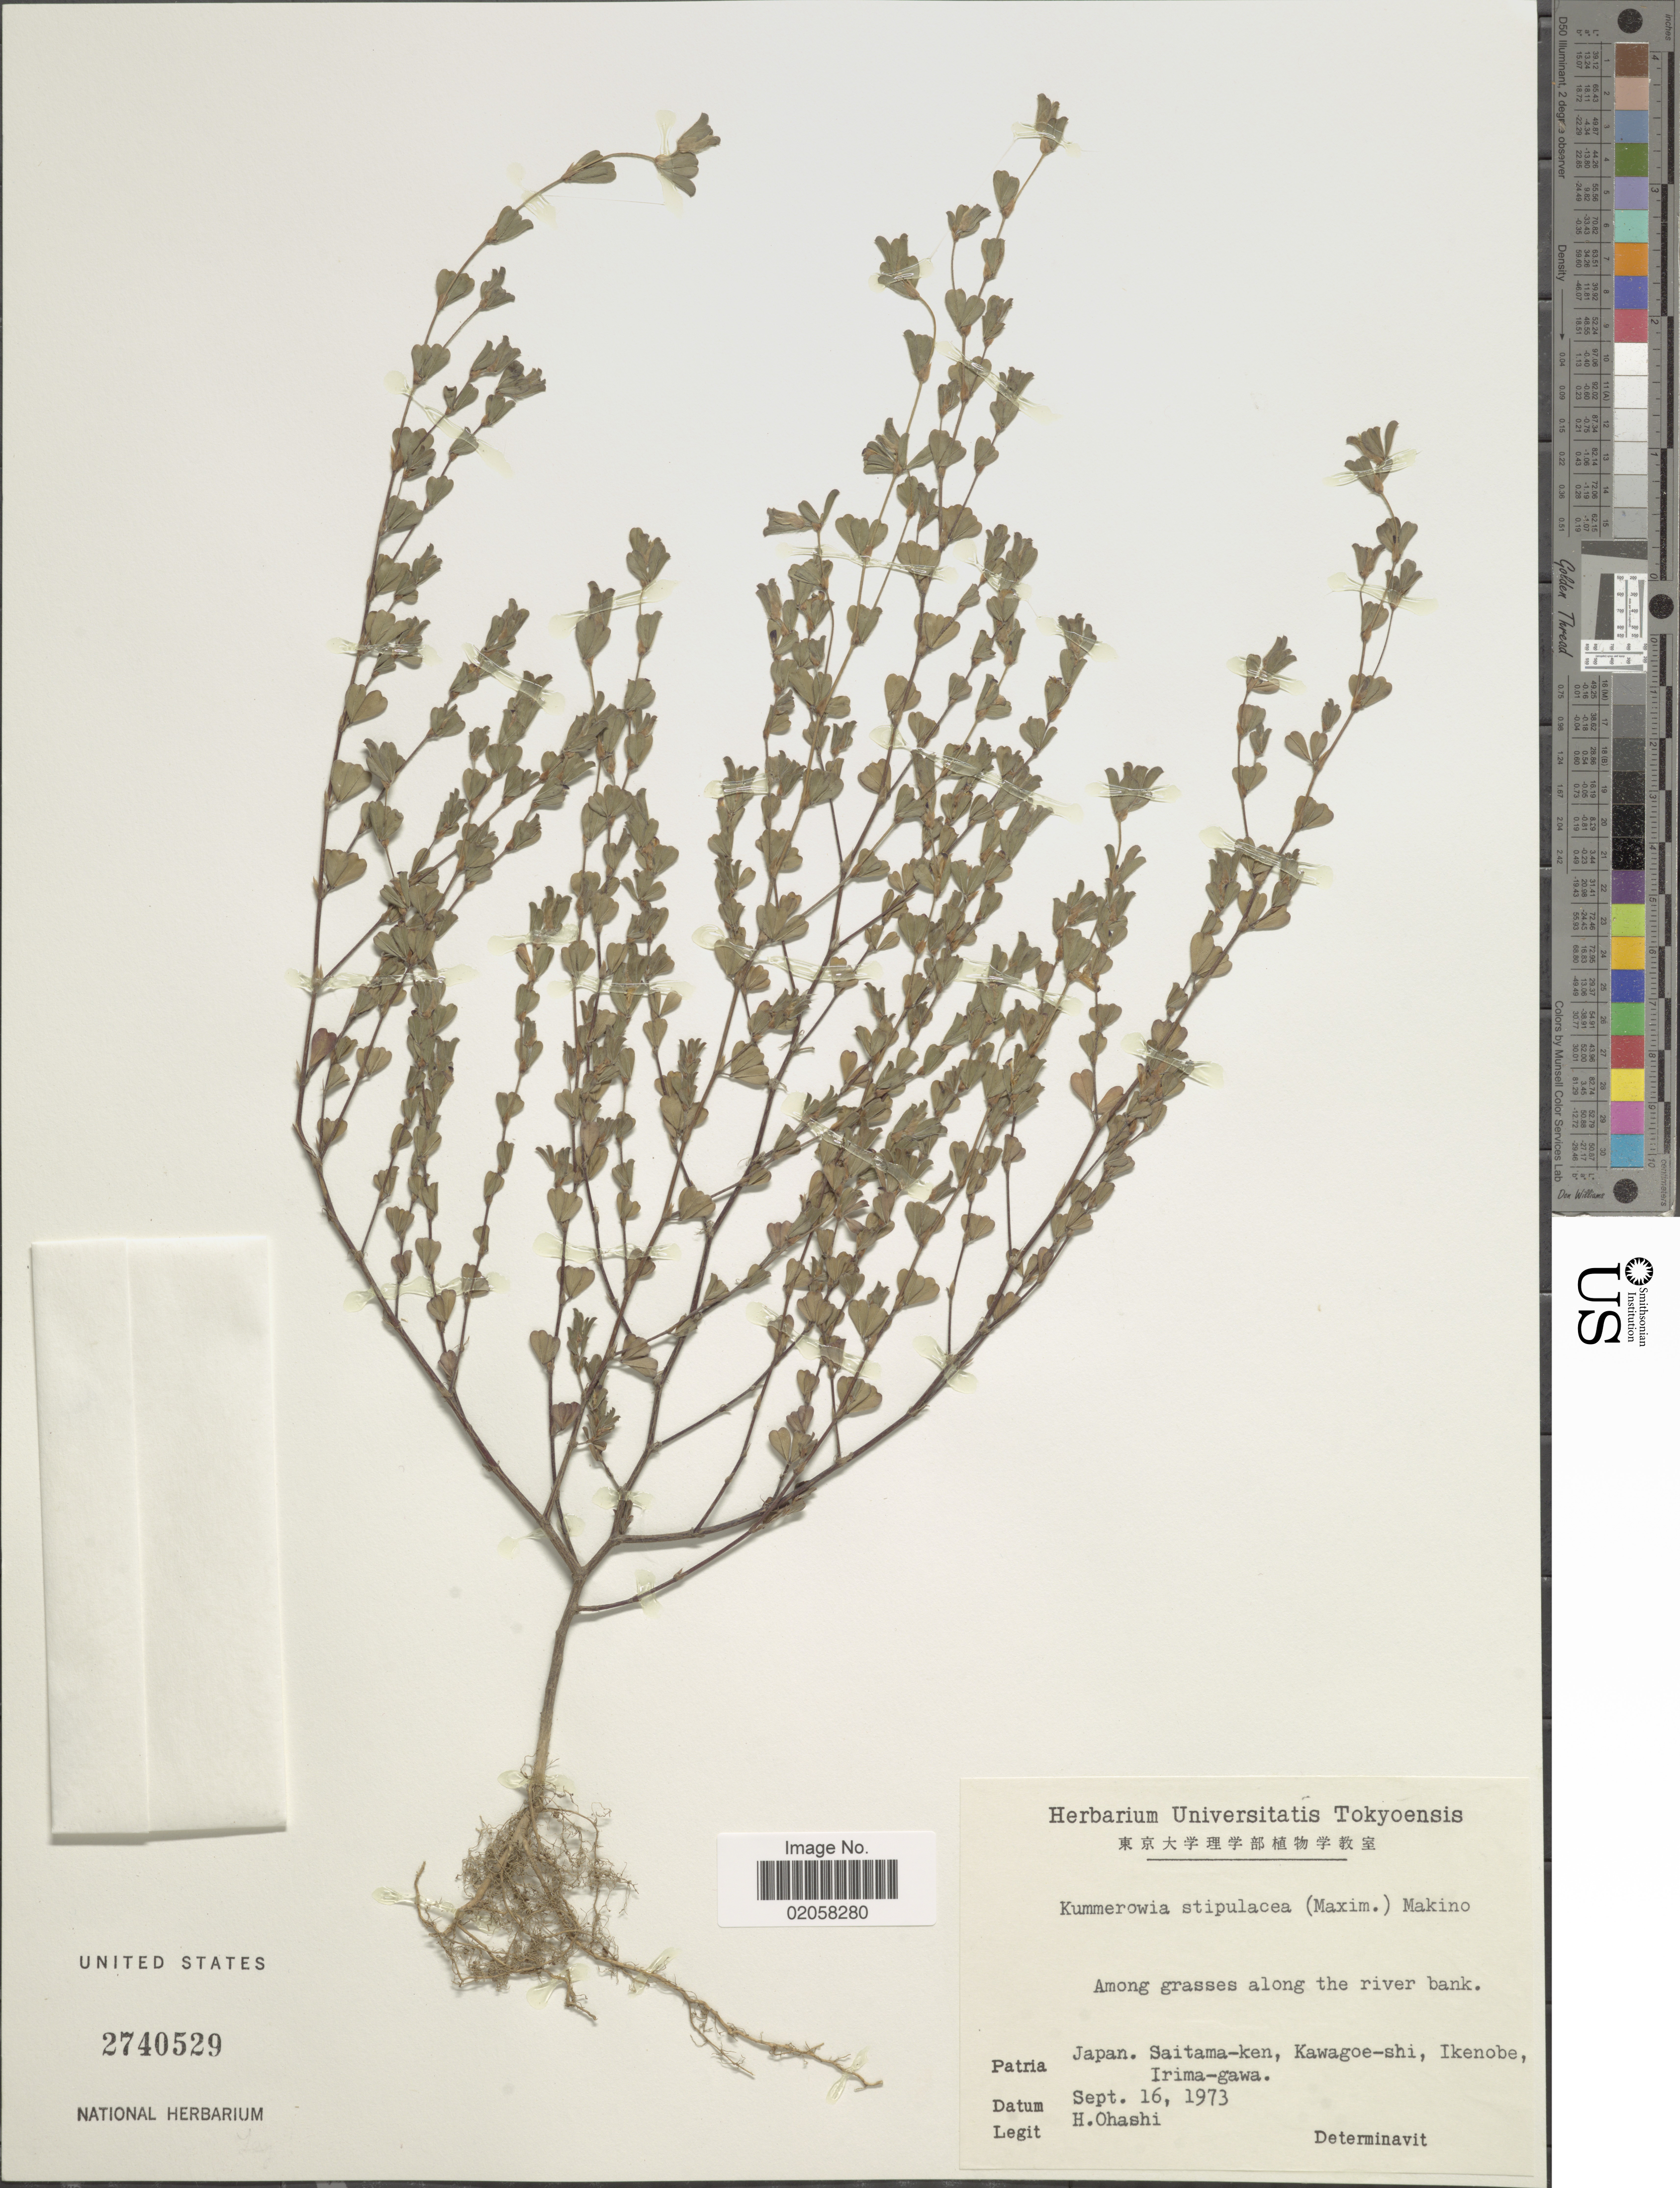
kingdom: Plantae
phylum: Tracheophyta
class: Magnoliopsida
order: Fabales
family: Fabaceae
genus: Kummerowia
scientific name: Kummerowia stipulacea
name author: (Maxim.) Makino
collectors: H. Ohashi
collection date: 1973-09-16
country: Japan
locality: Saitama-ken, Kawagoe-shi, Ikenobe, Irima-gawa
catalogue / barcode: US 2740529